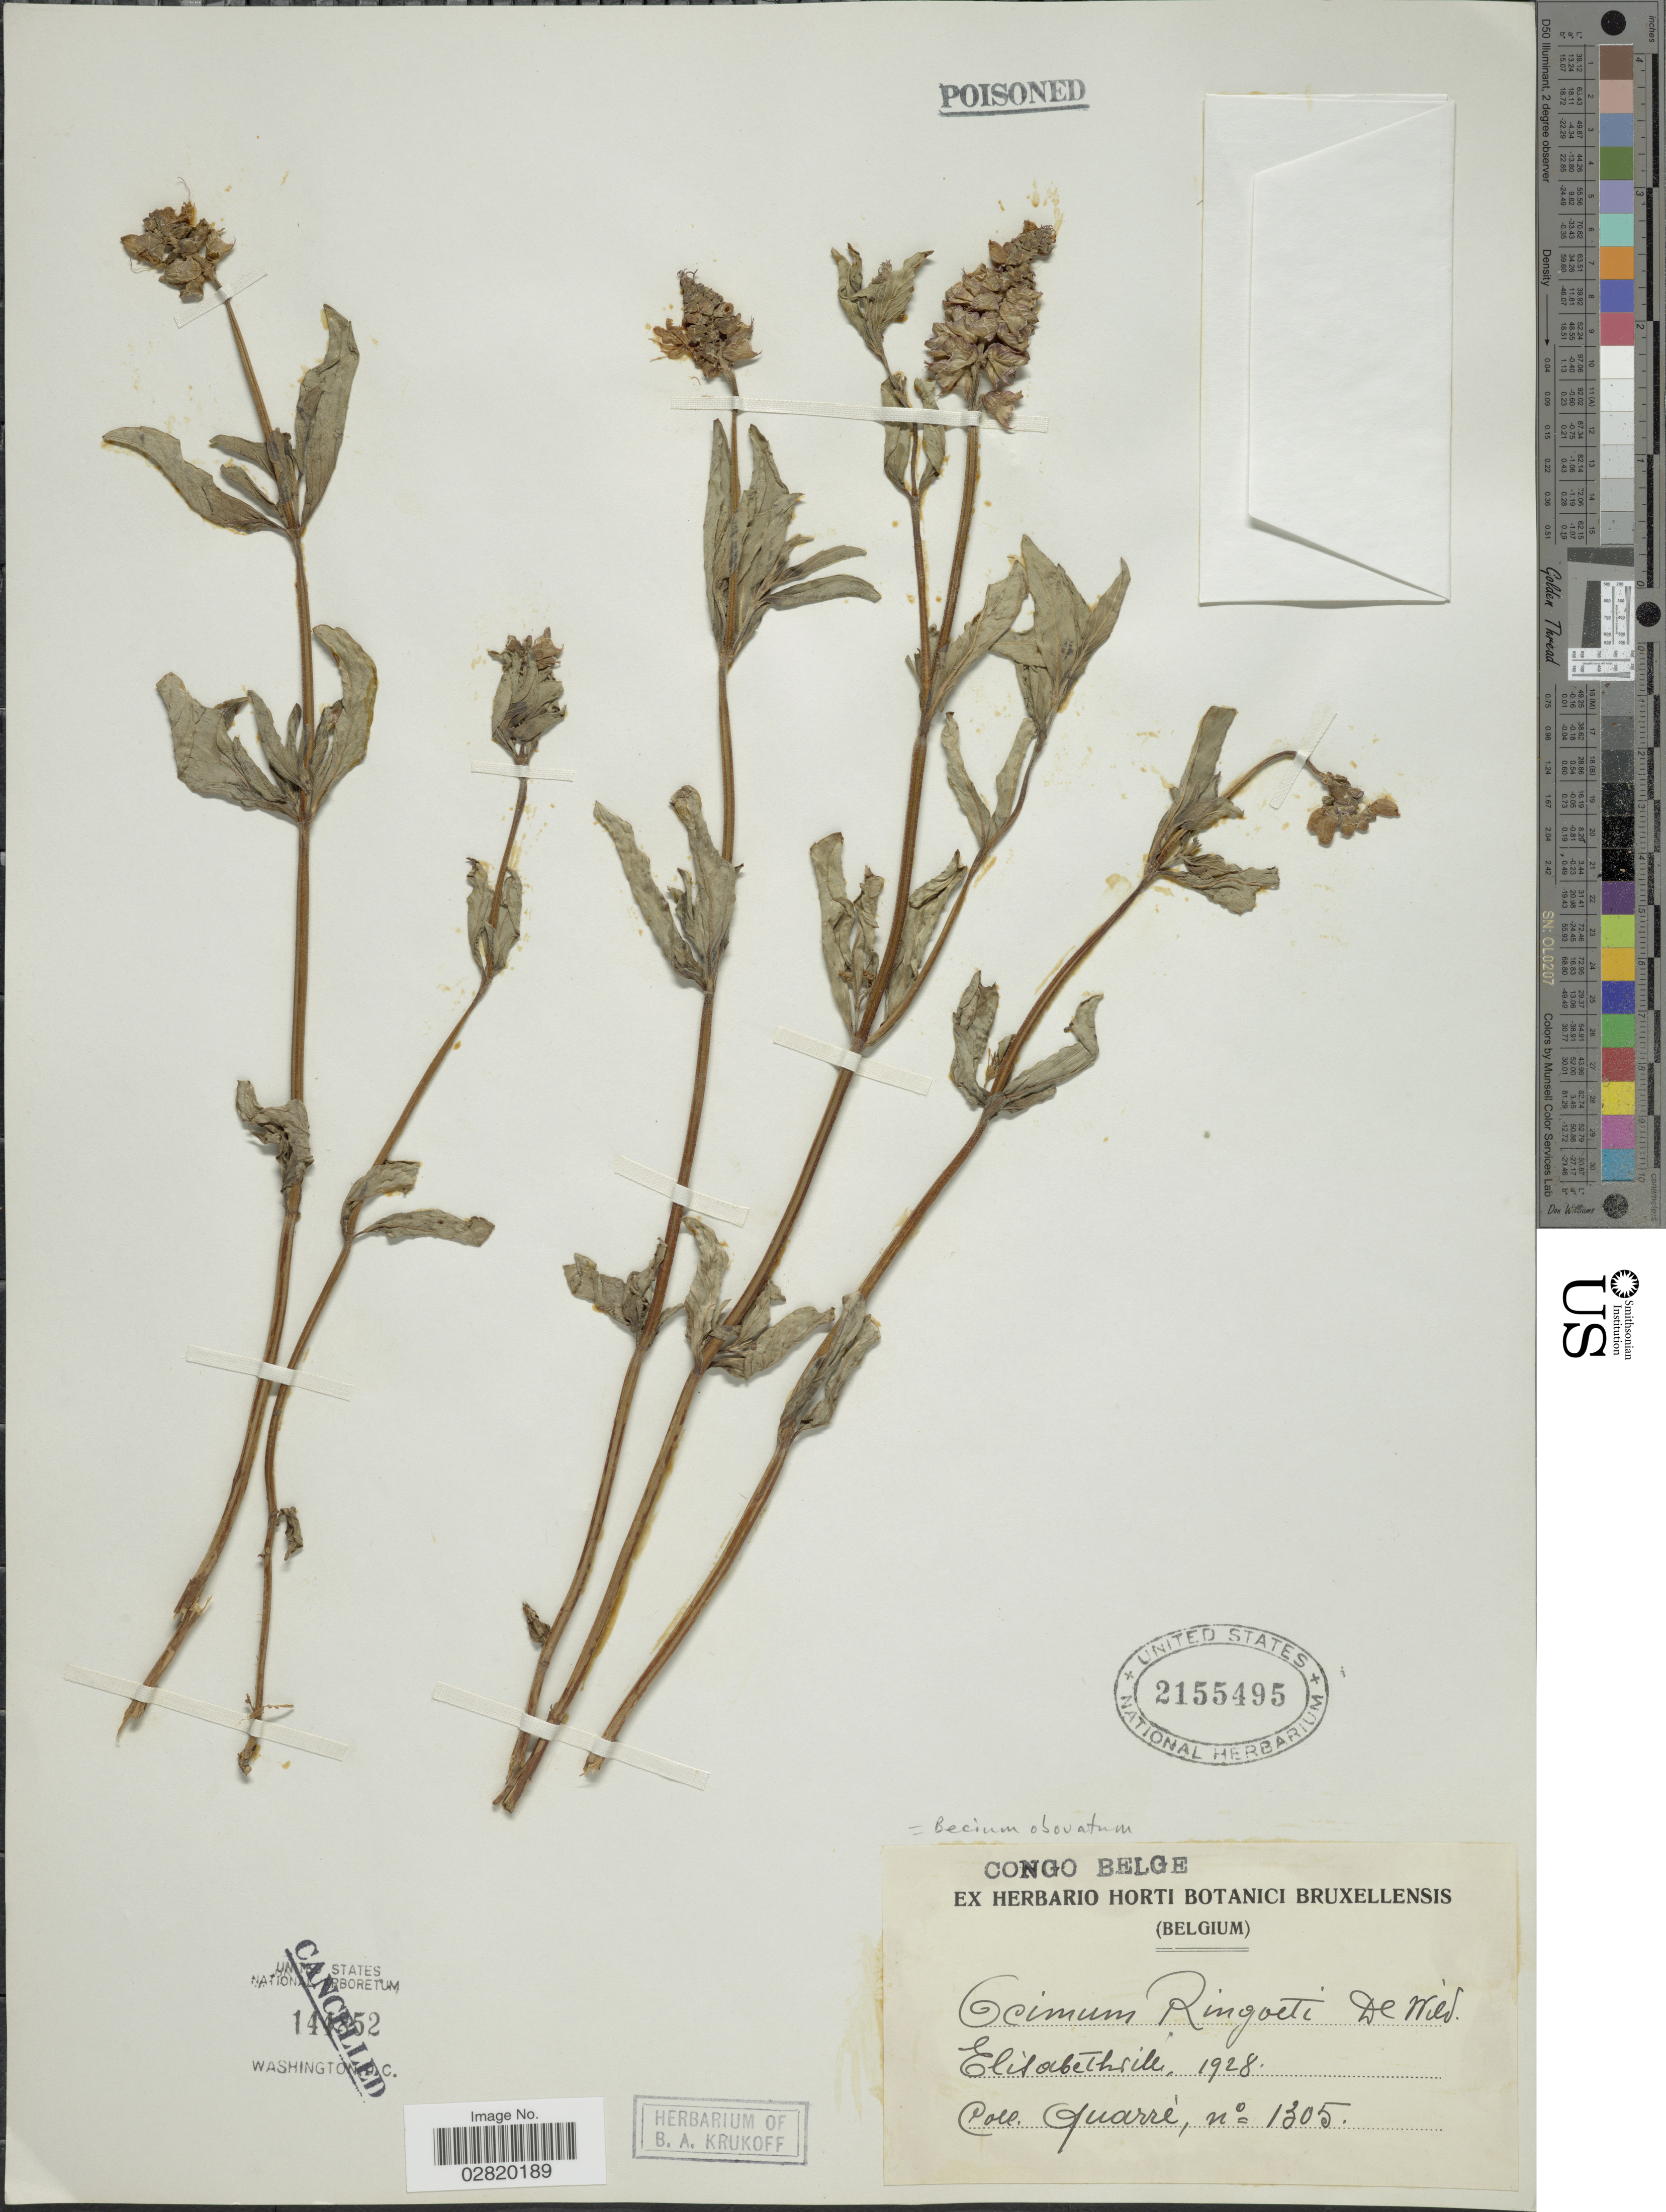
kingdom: Plantae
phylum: Tracheophyta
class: Magnoliopsida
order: Lamiales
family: Lamiaceae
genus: Becium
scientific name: Becium obovatum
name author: (E. Mey. ex Benth.) N.E. Br.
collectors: -. Quarre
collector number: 1305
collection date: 1928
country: Congo, Democratic Republic of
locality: Congo Belge, Elisabethville.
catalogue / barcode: US 2155495